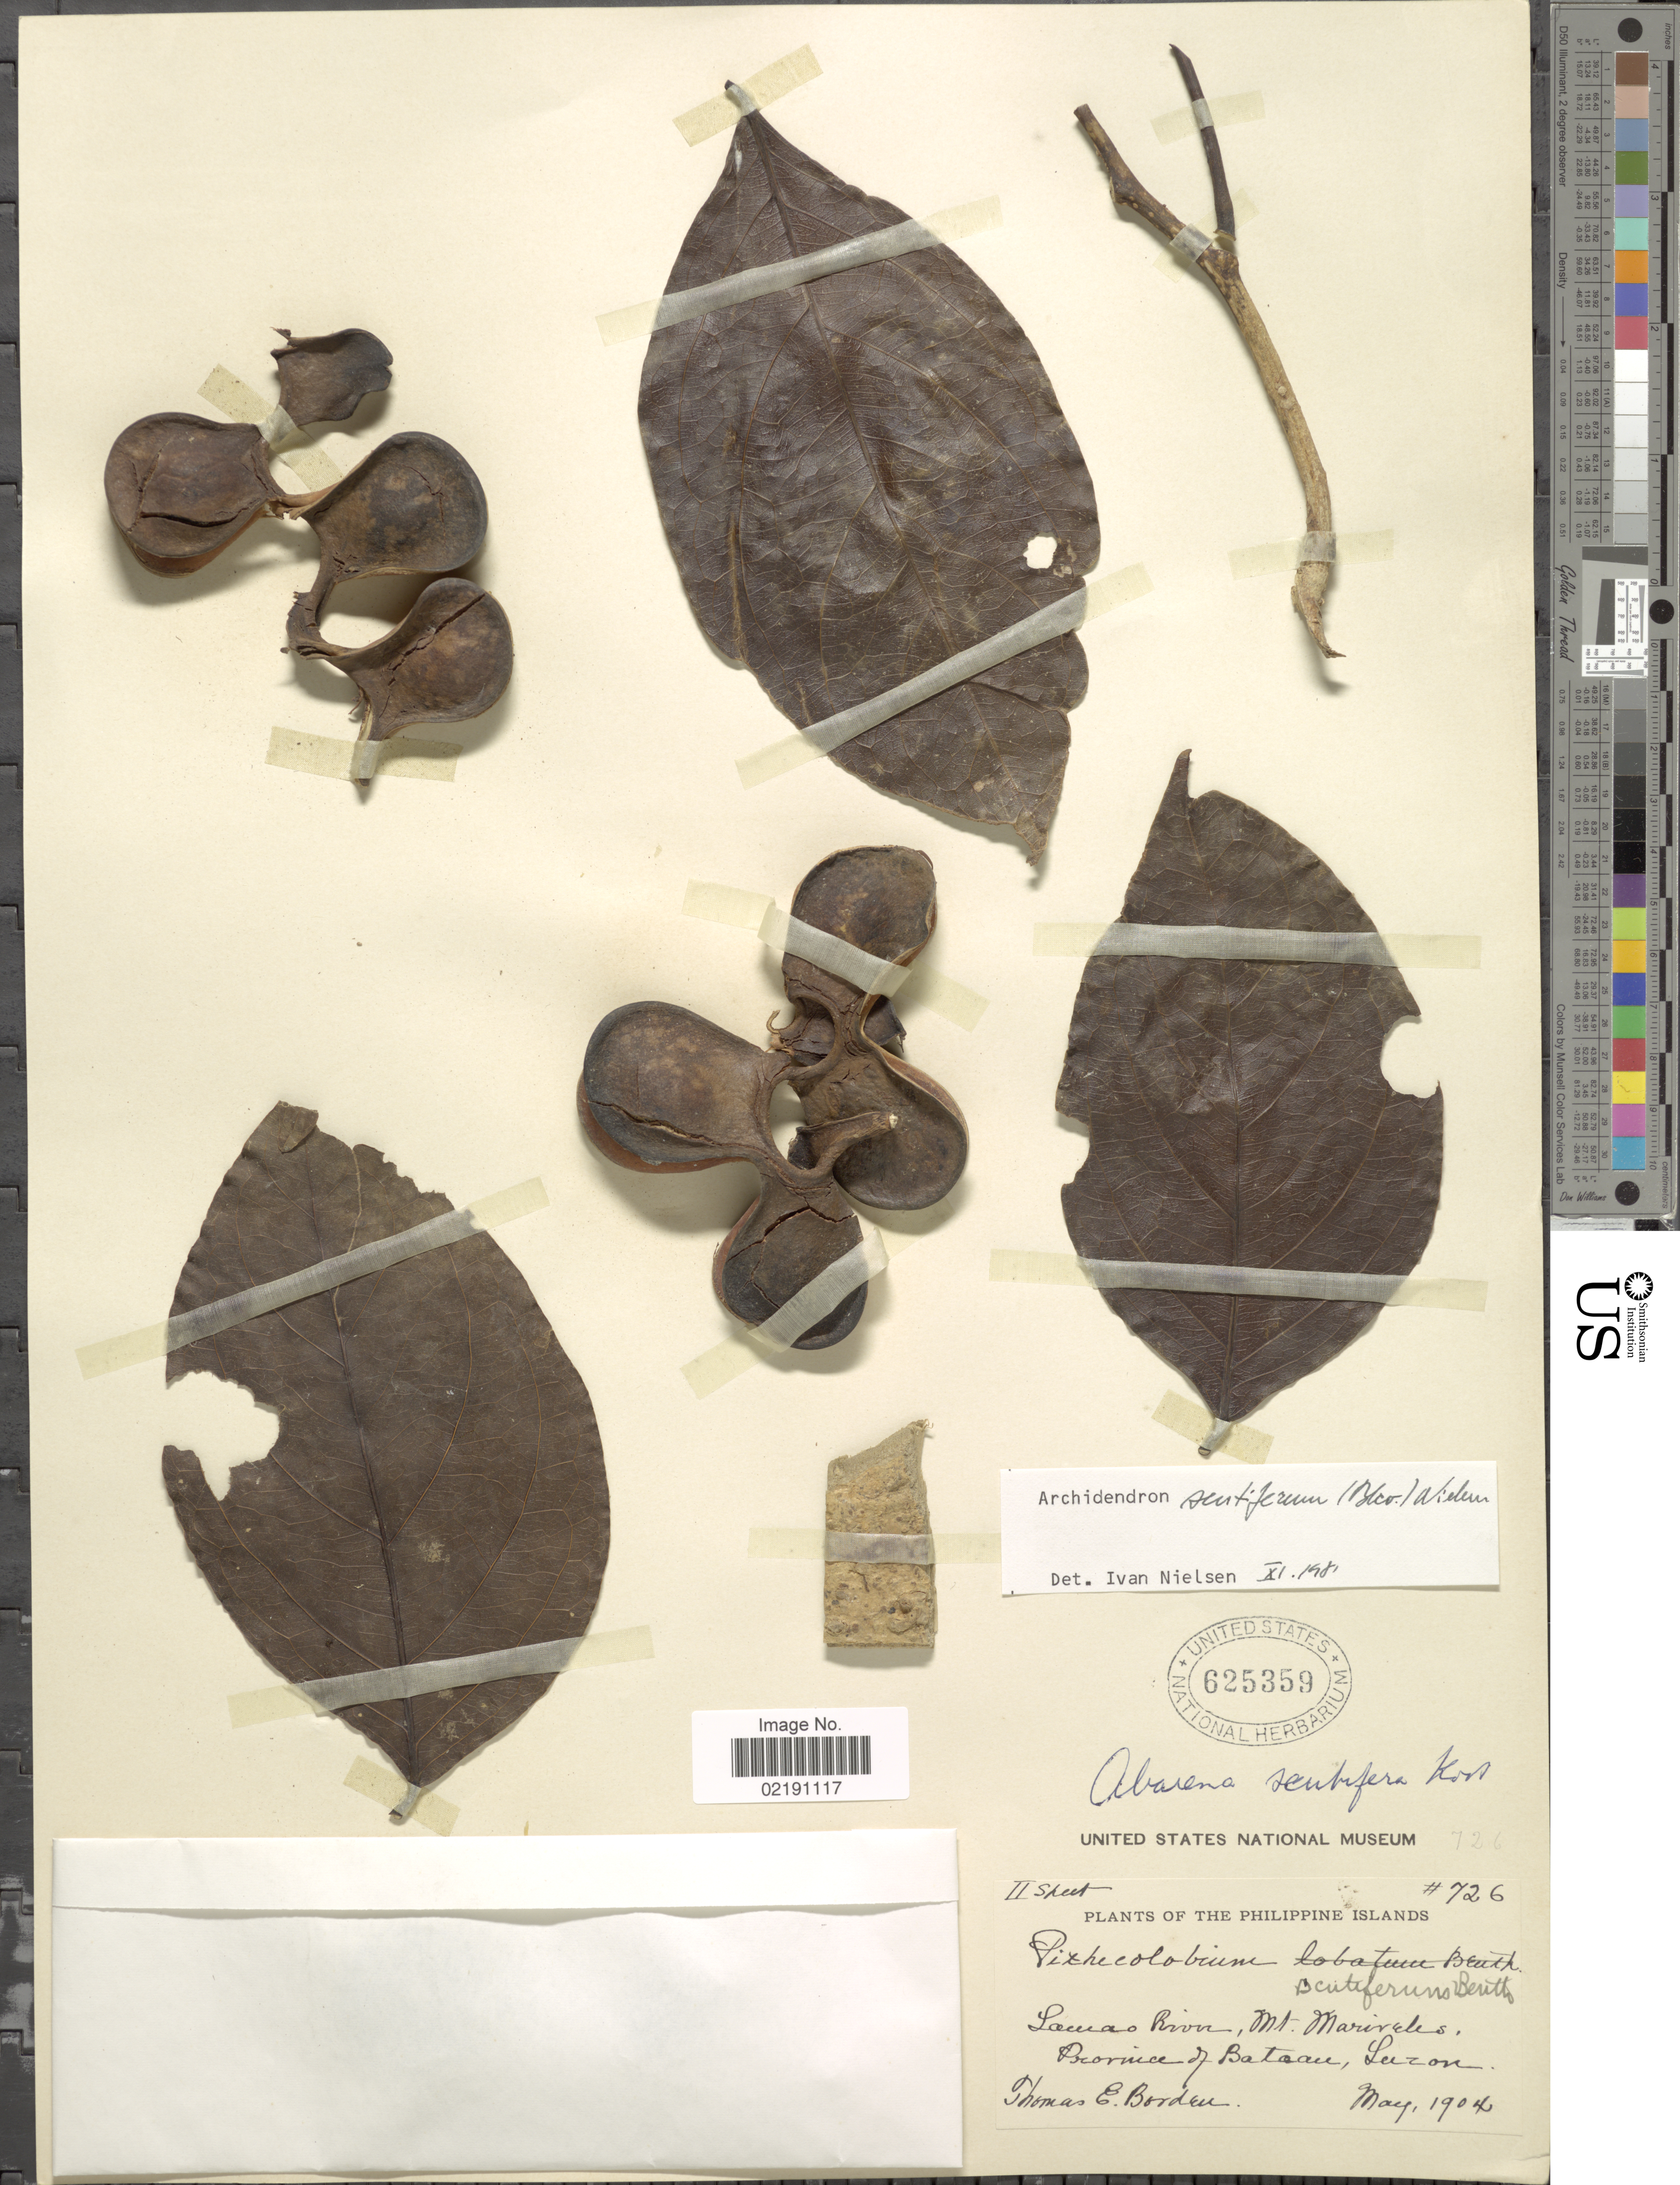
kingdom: Plantae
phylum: Tracheophyta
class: Magnoliopsida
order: Fabales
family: Fabaceae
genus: Archidendron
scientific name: Archidendron scutiferum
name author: (Blanco) I.C. Nielsen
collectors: T. E. Borden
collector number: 726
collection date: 1904-05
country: Philippines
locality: Lamao River, Mt. Mariveles, Province of Bataan, Luzon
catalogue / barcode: US 625359